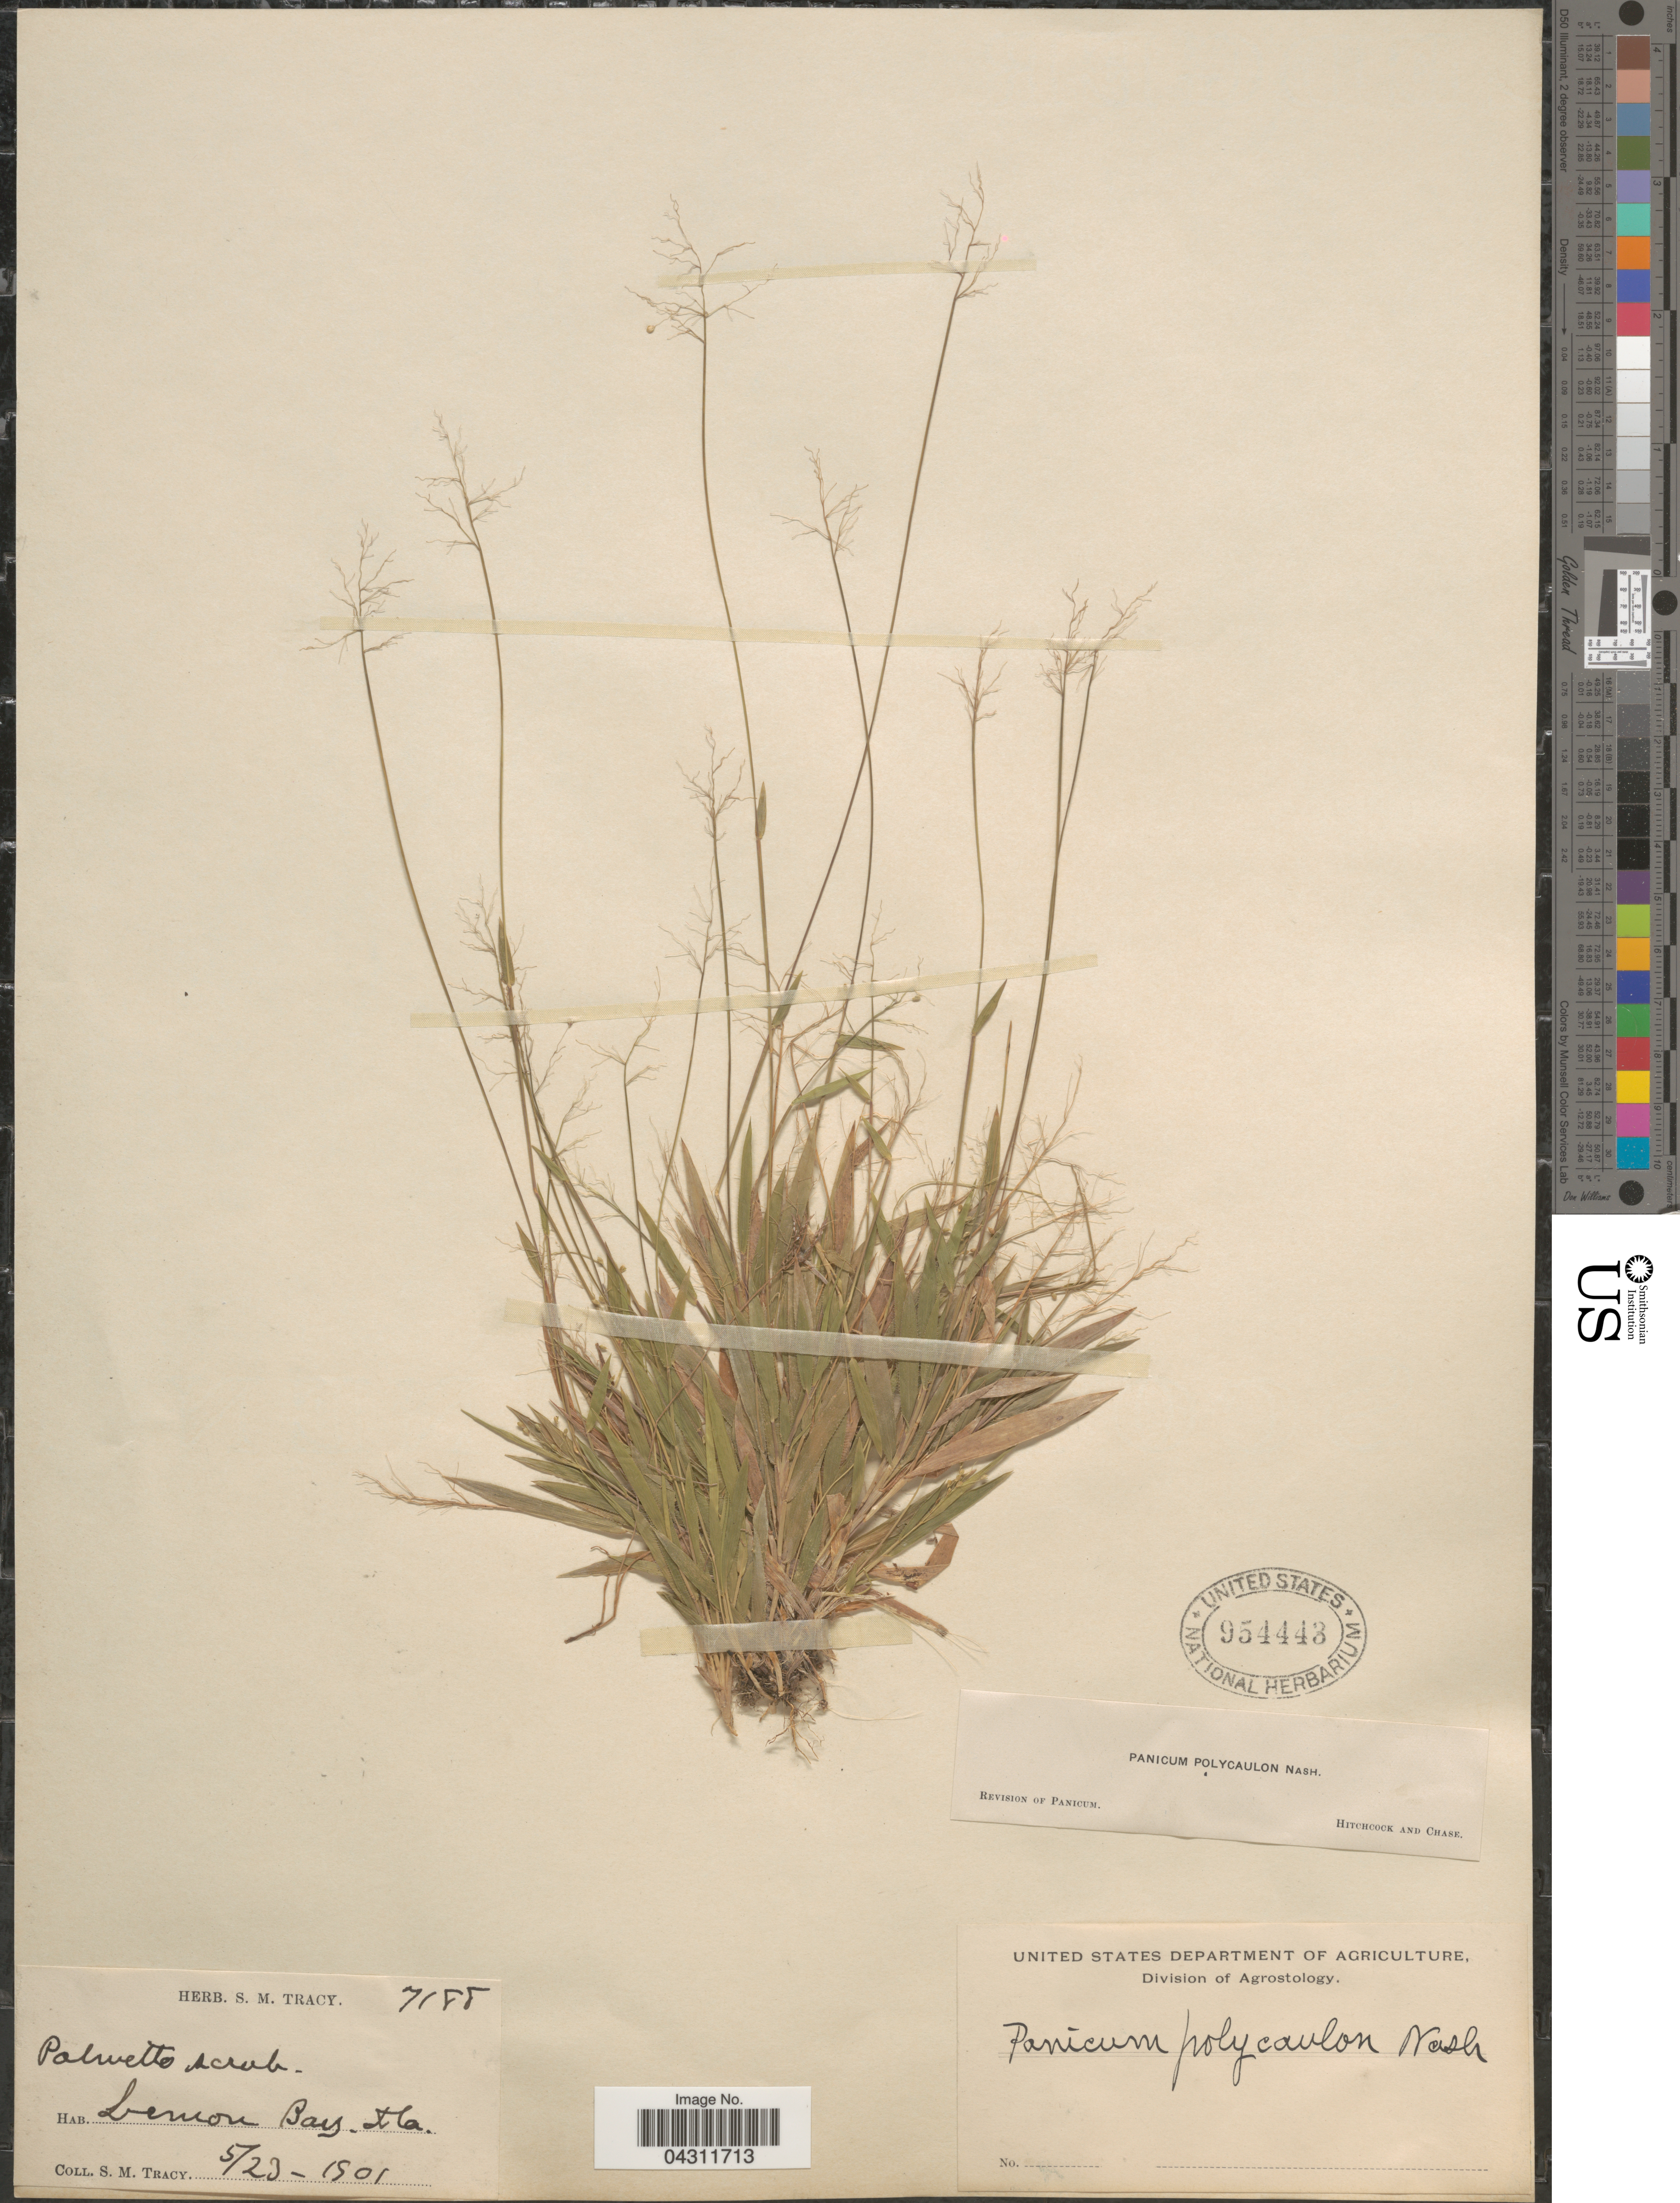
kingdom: Plantae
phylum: Tracheophyta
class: Liliopsida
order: Poales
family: Poaceae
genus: Dichanthelium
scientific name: Dichanthelium strigosum var. glabrescens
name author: (Griseb.) Freckmann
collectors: S. M. Tracy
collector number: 7188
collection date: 1901-05-23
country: United States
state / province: Florida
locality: Lemon Bay.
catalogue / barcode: US 954443